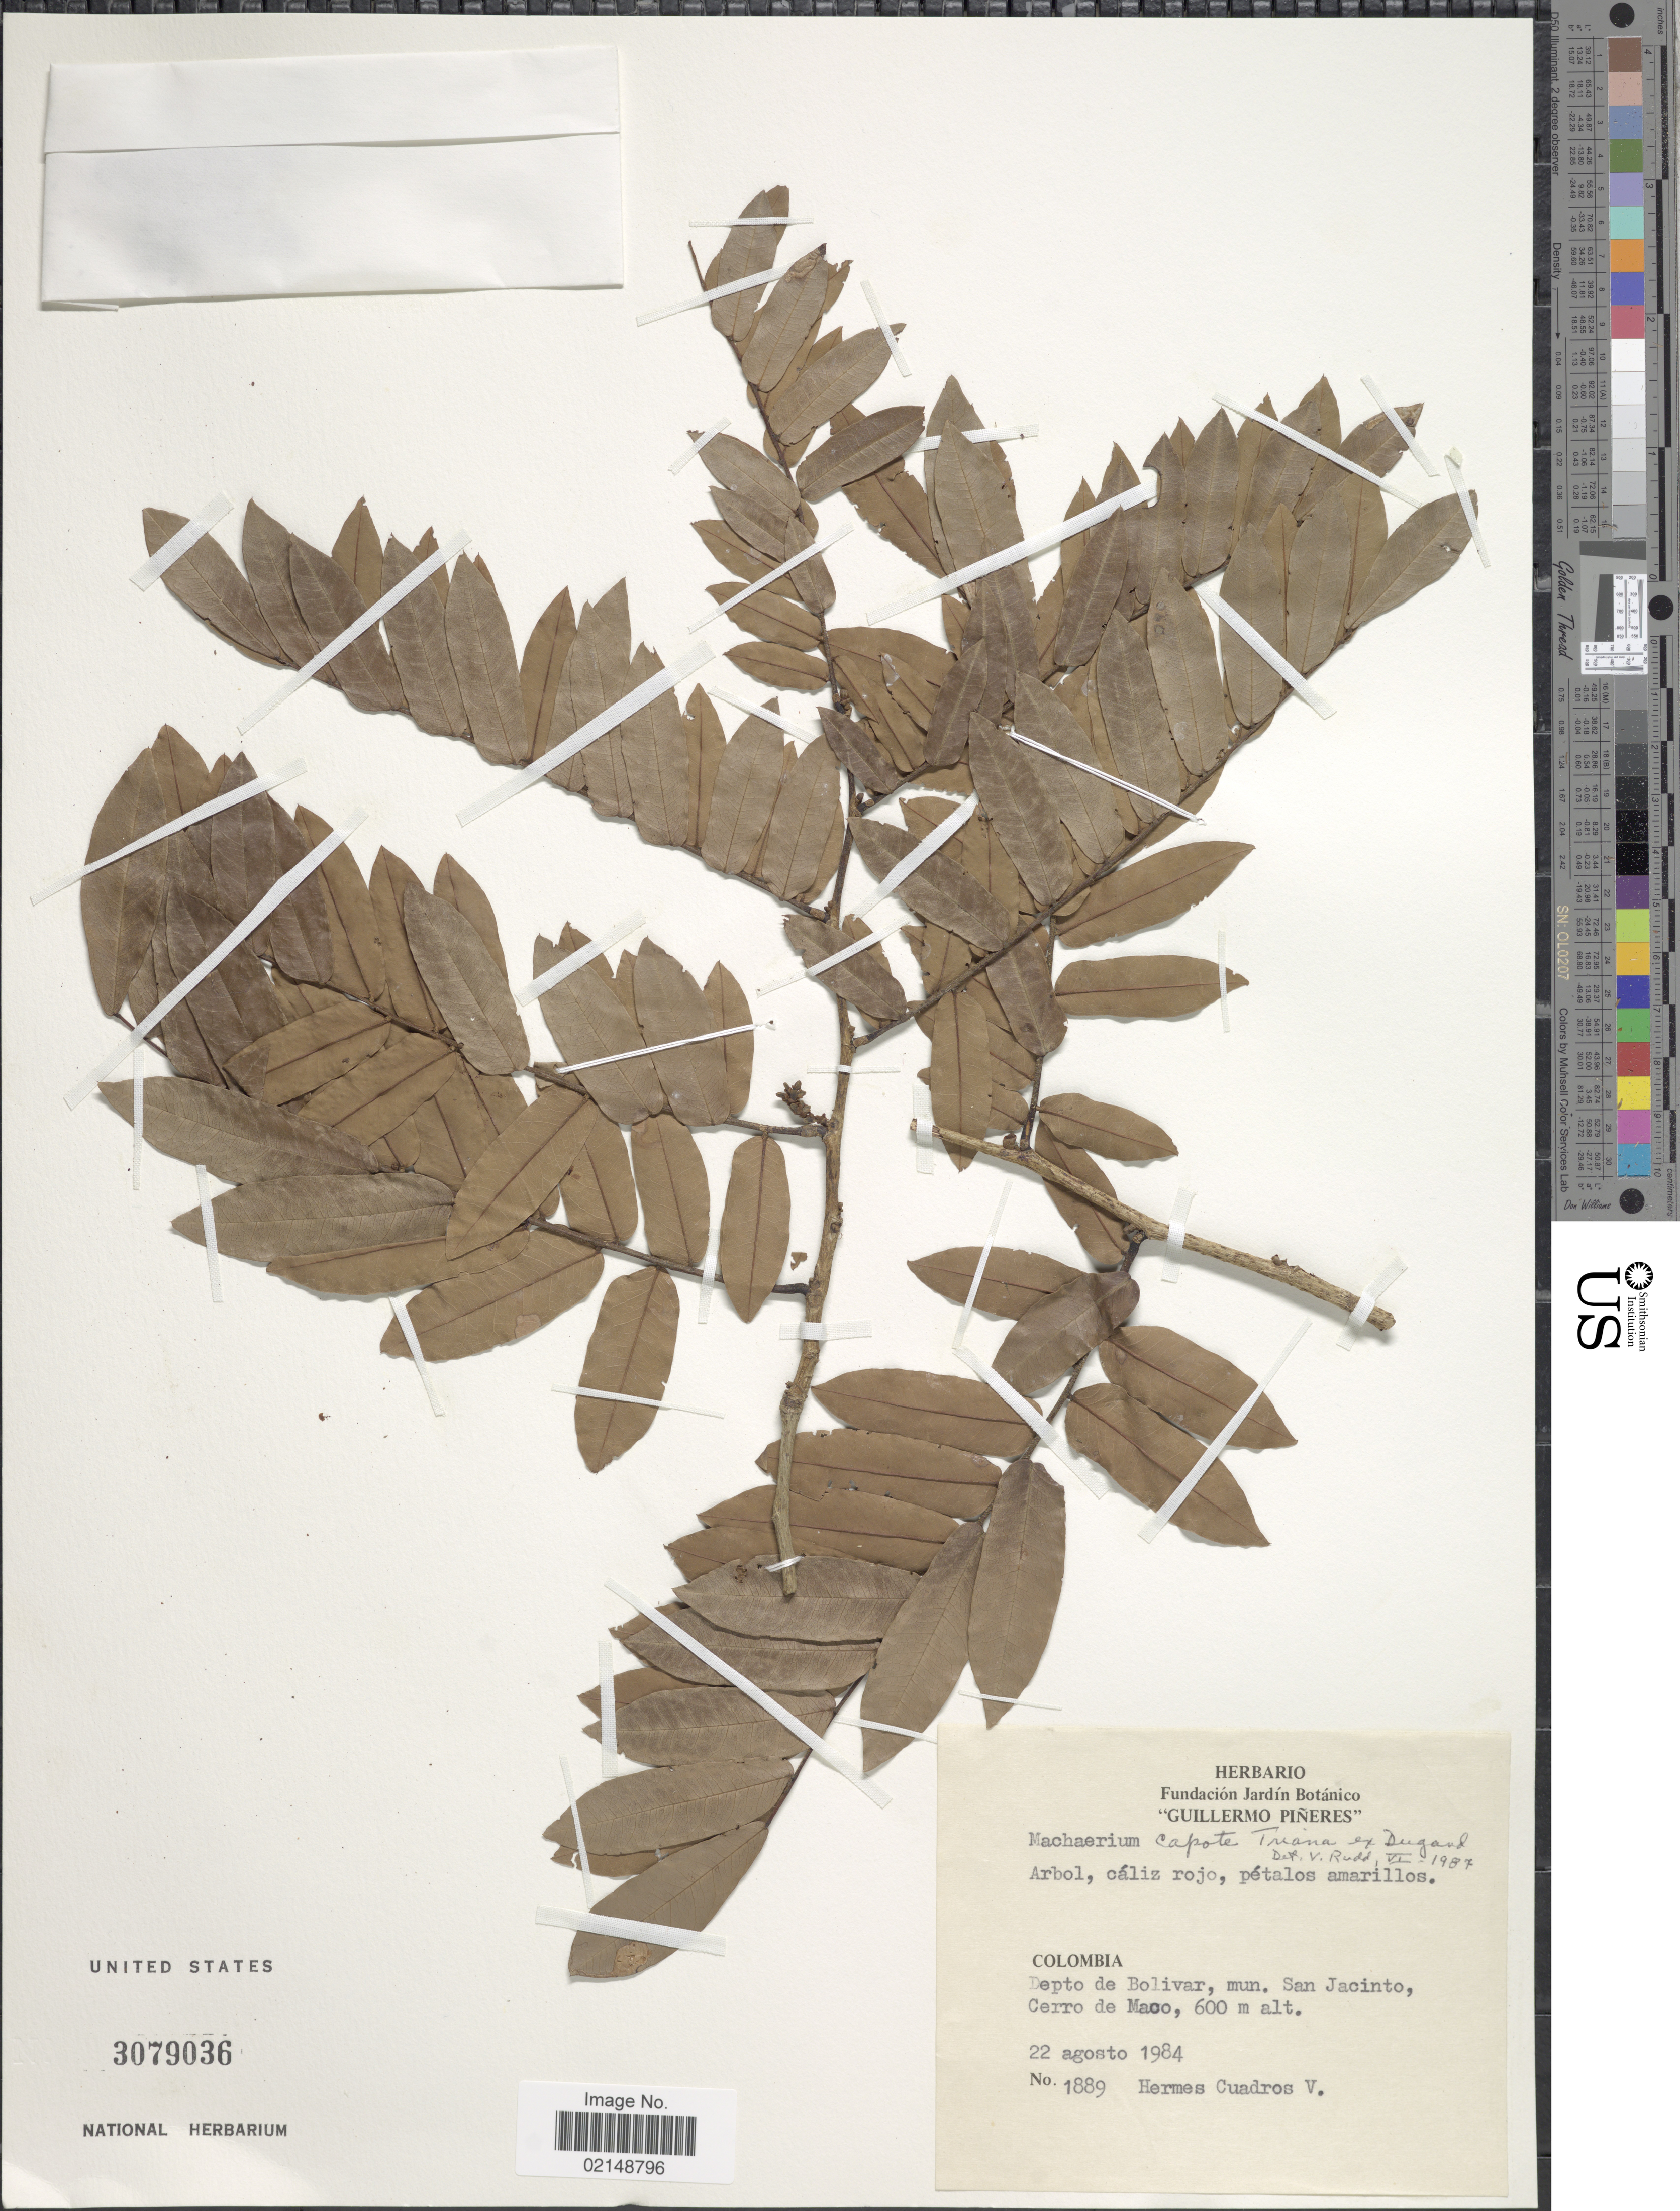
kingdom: Plantae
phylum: Tracheophyta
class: Magnoliopsida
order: Fabales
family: Fabaceae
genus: Machaerium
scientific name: Machaerium capote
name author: Triana ex Dugand G.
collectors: H. Cuadros V.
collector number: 1889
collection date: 1984-08-22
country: Colombia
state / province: Bolívar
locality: Mun. San Jacinto, Cerro de Maco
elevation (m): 600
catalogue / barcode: US 3079036